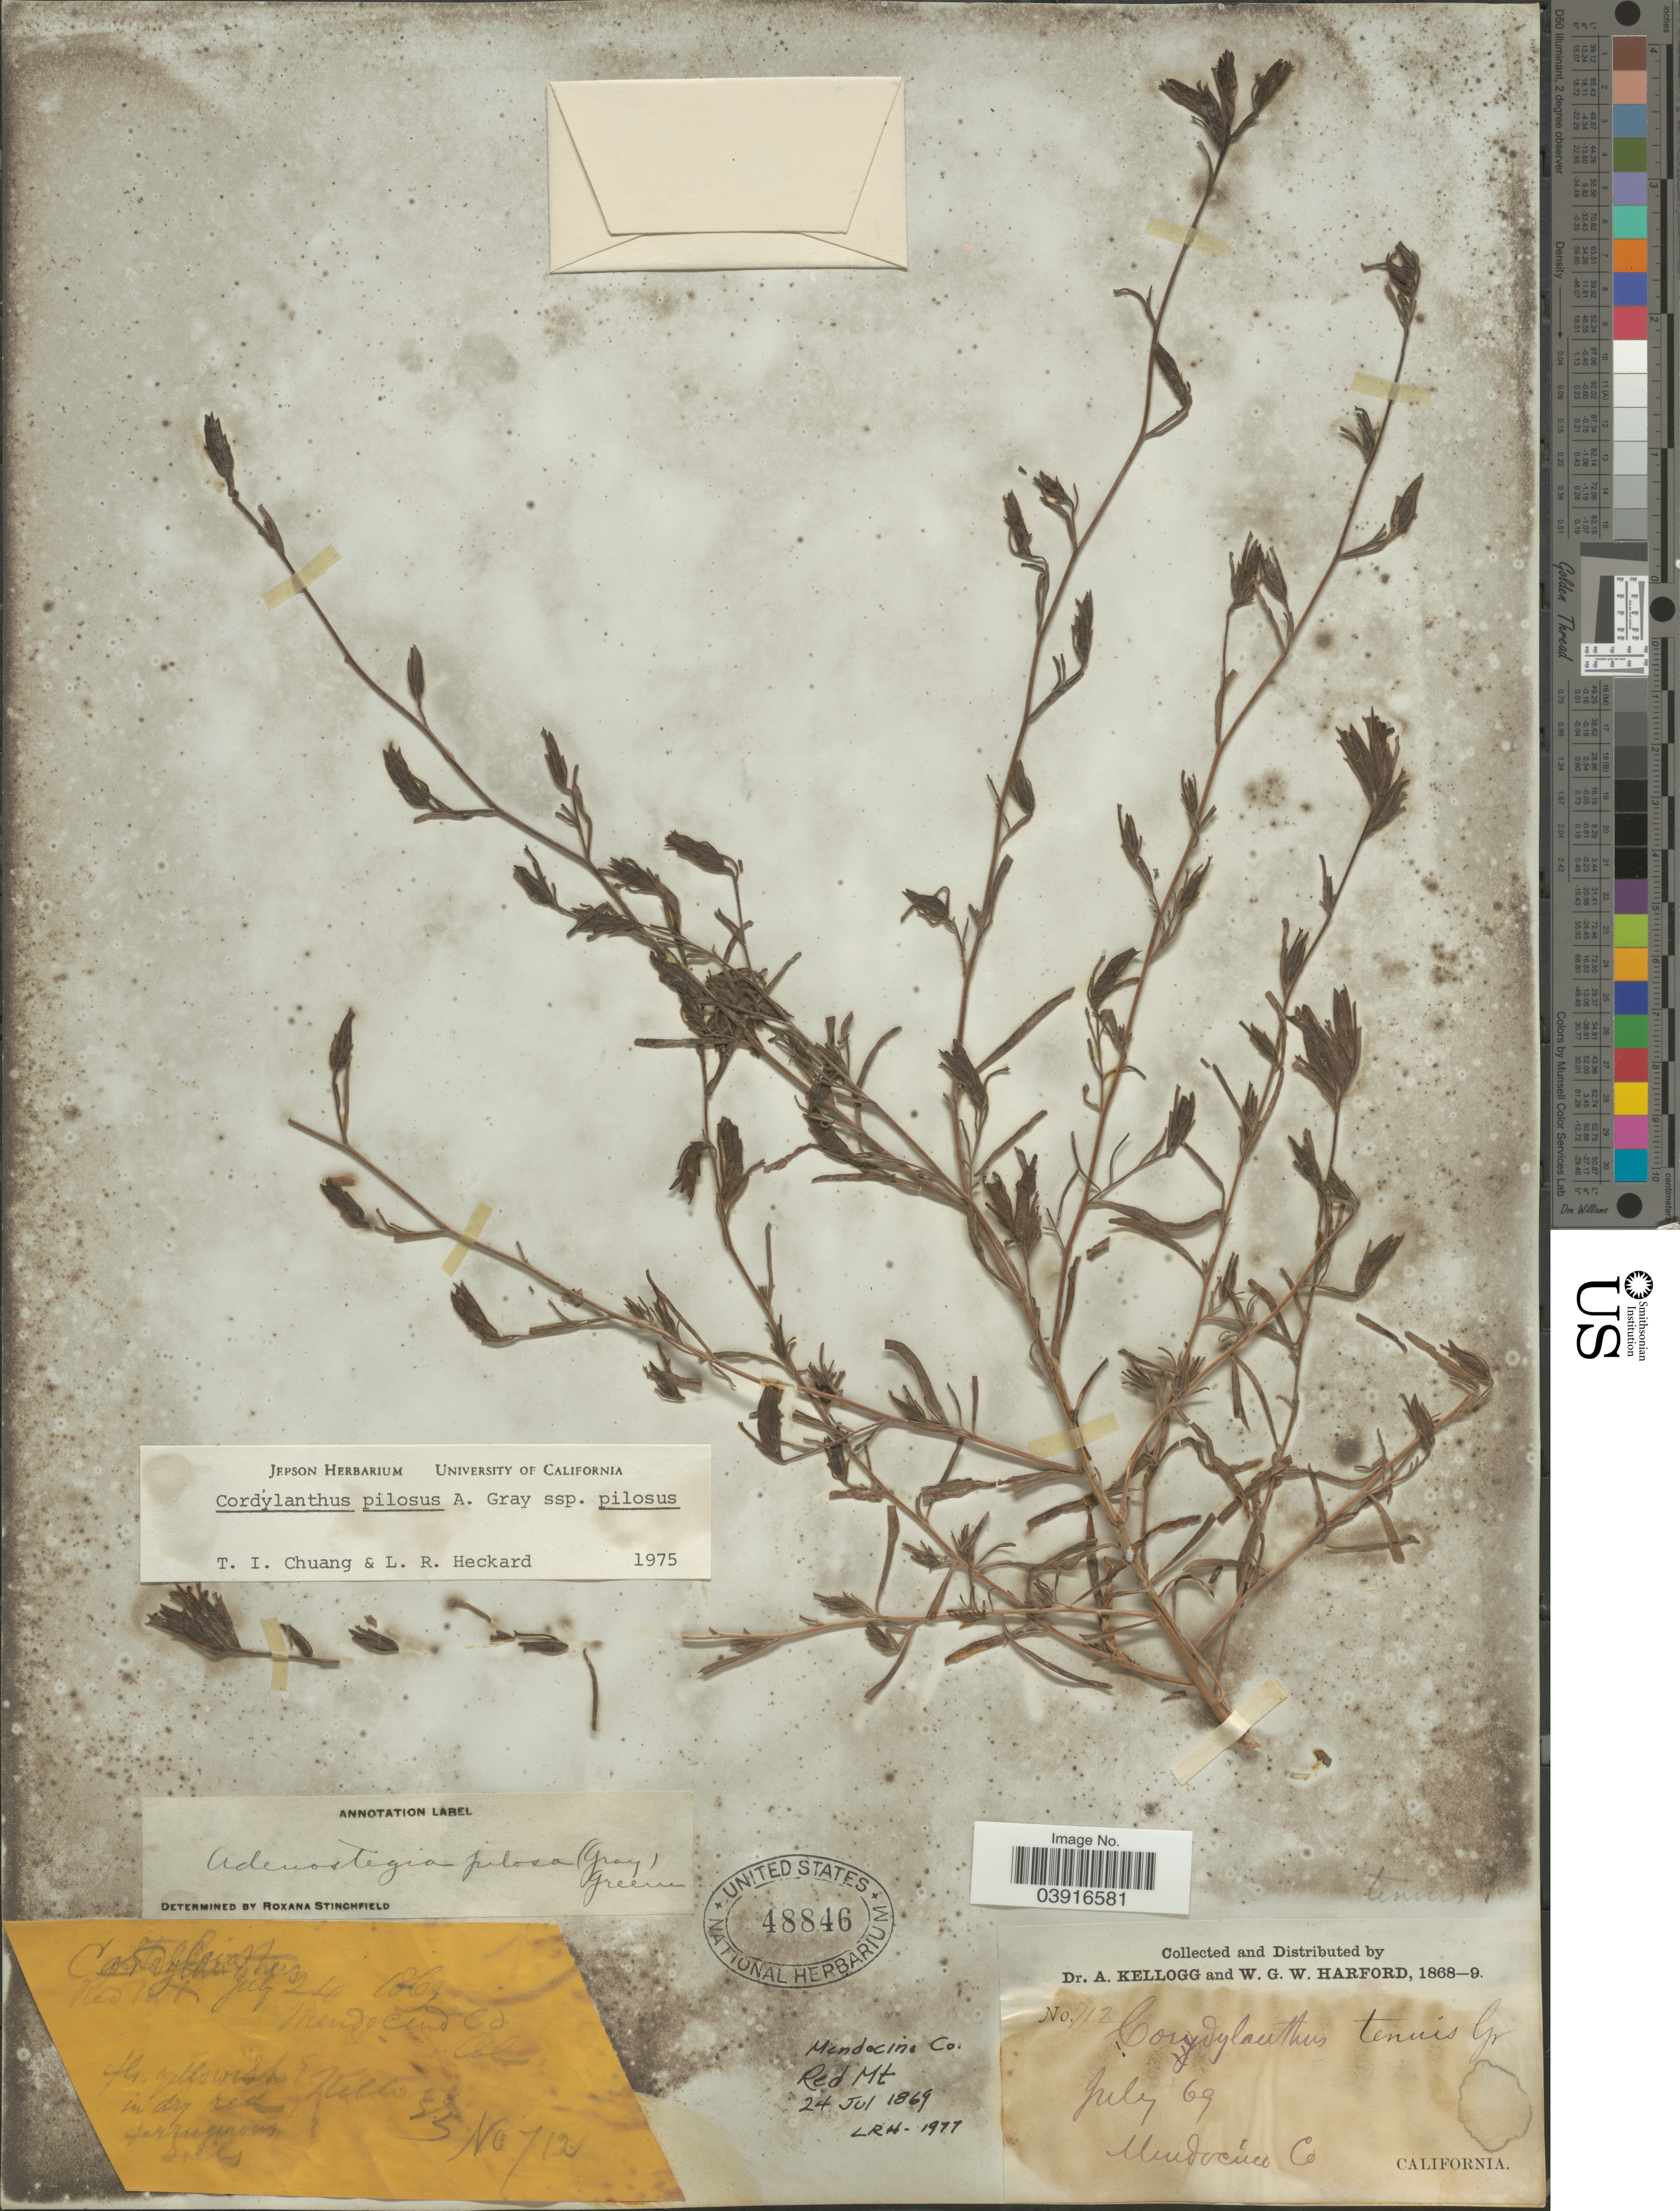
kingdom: Plantae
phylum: Tracheophyta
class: Magnoliopsida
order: Lamiales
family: Orobanchaceae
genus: Cordylanthus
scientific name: Cordylanthus pilosus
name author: A. Gray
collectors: A. Kellogg & W. G. W. Harford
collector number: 712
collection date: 1869-07-24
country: United States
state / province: California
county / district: Mendocino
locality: Mendocino County. Red Mt.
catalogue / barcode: US 48846